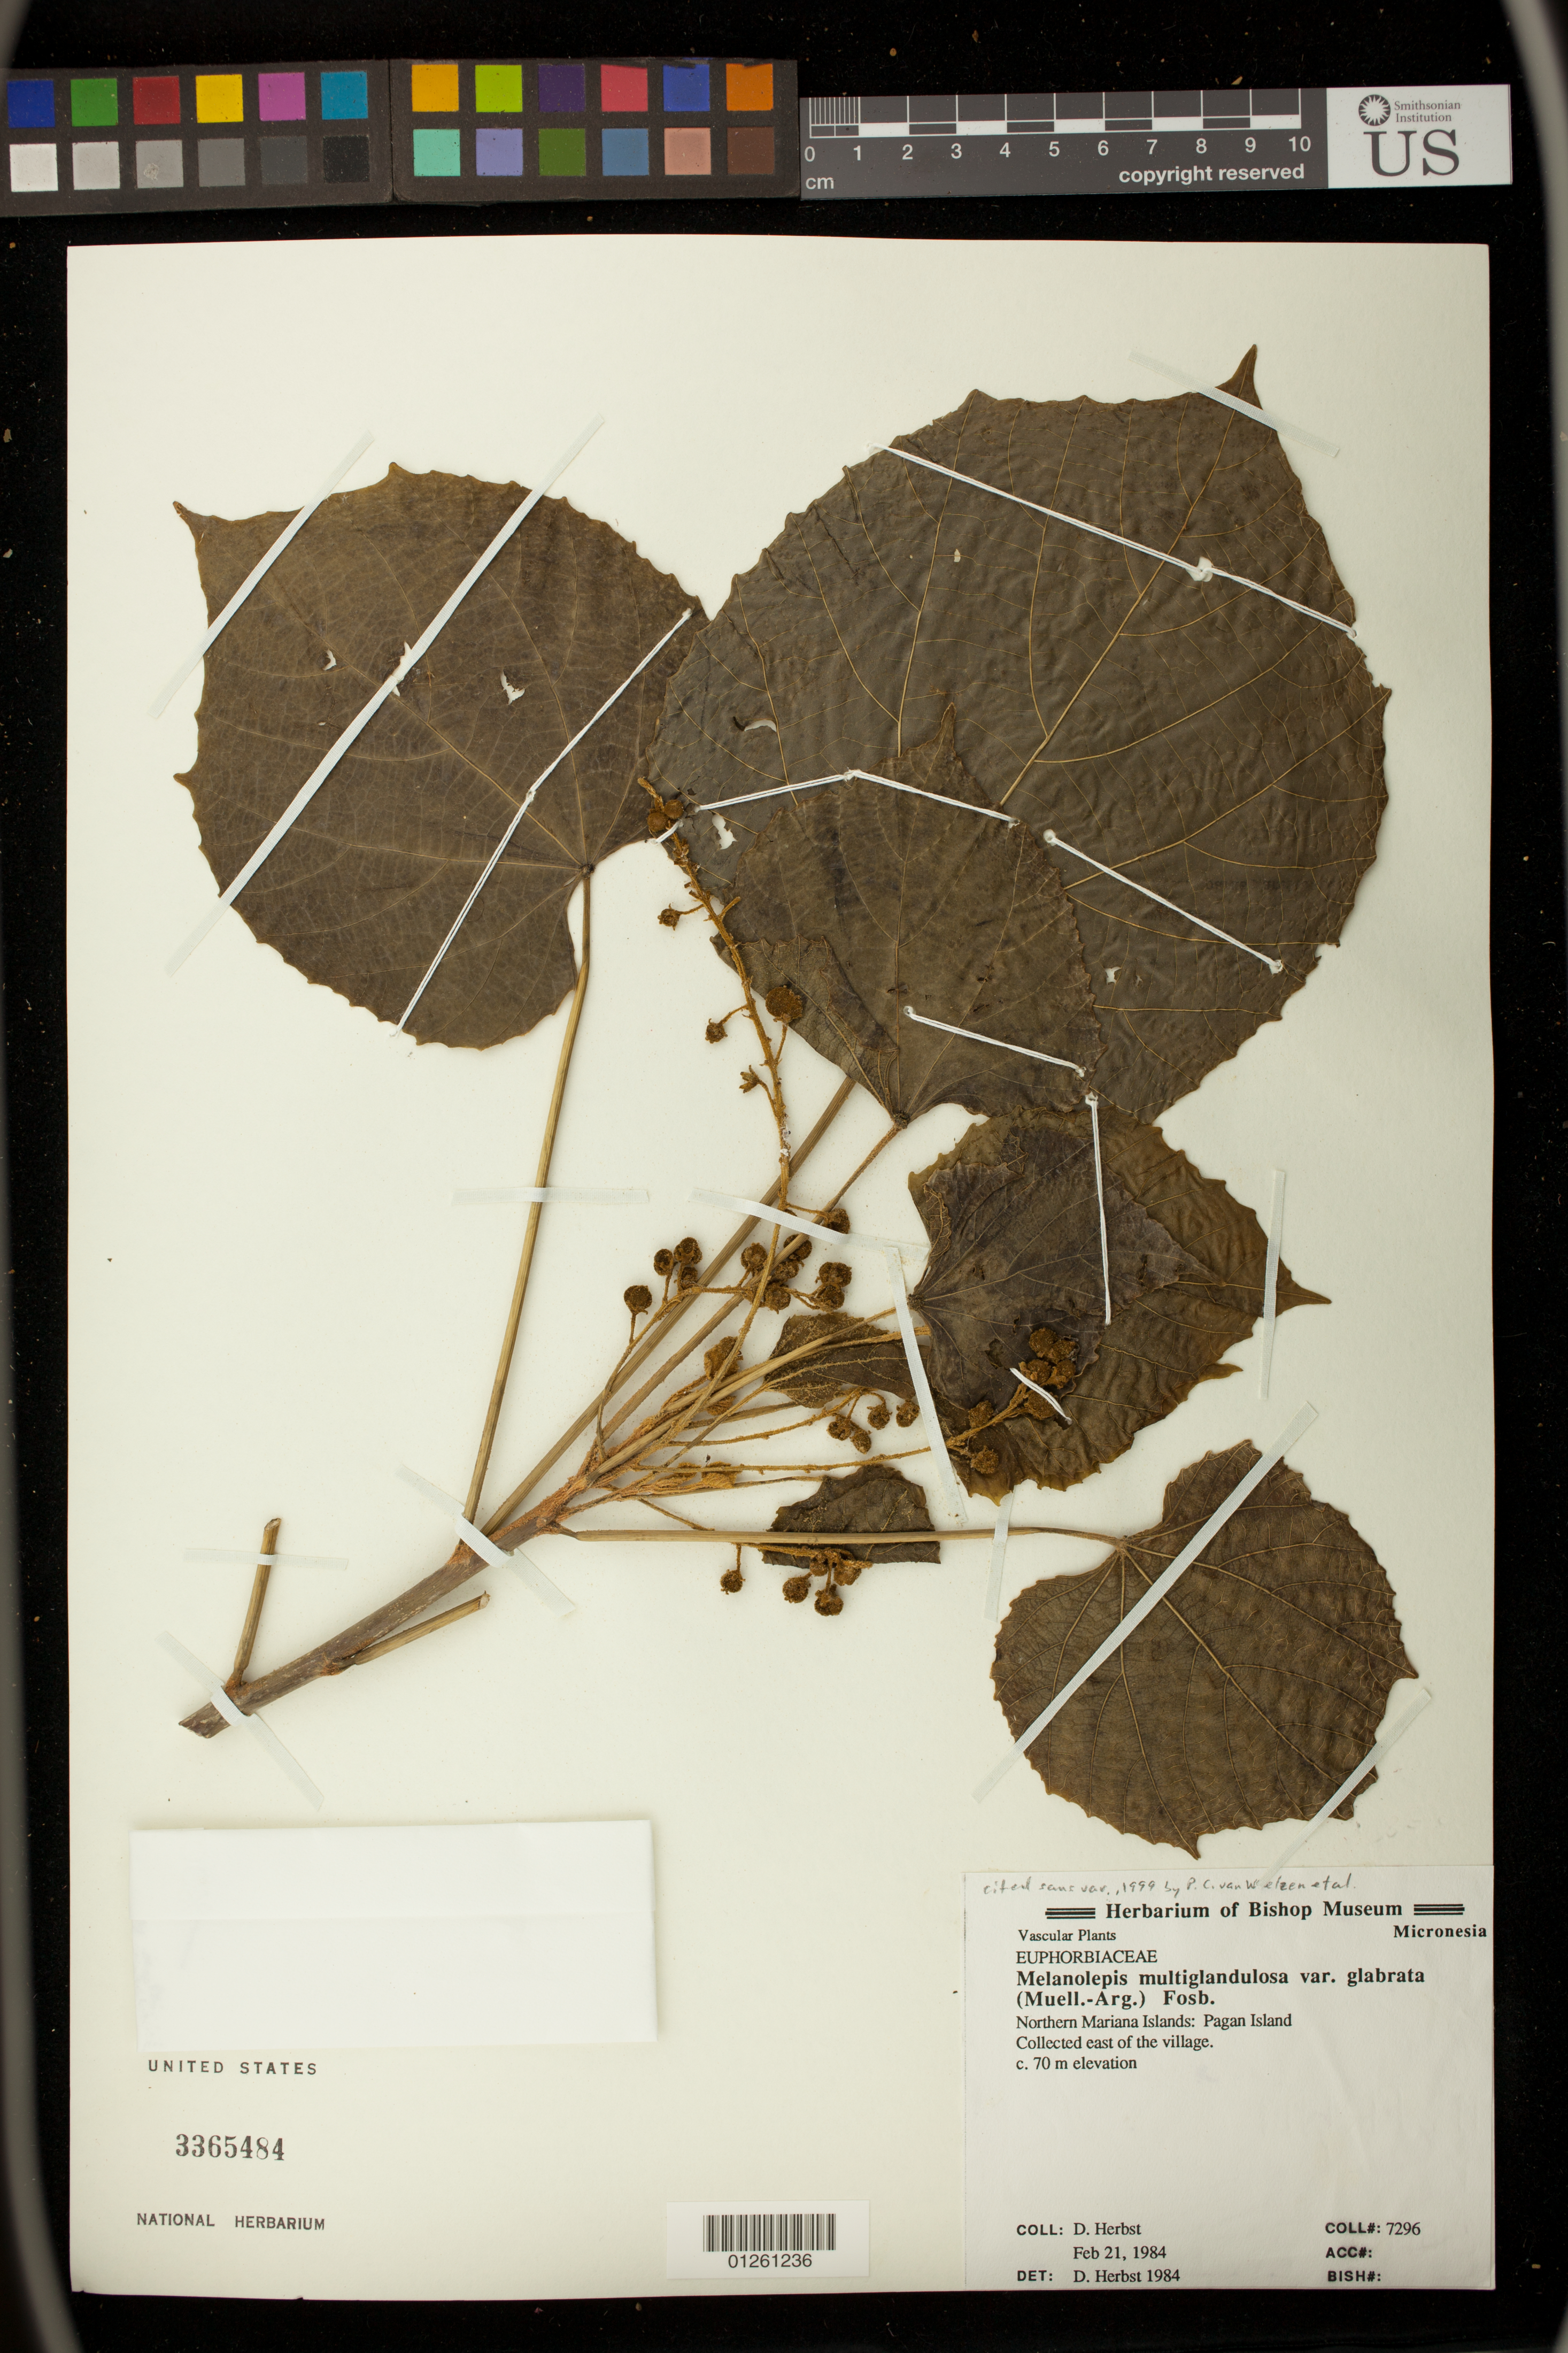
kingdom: Plantae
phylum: Tracheophyta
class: Magnoliopsida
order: Malpighiales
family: Euphorbiaceae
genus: Melanolepis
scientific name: Melanolepis multiglandulosa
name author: (Reinw. ex Blume) Rchb. f. & Zoll.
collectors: D. Herbst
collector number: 7296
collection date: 1984-02-21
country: Northern Mariana Islands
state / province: Northern Islands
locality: Pagan Island. Collected east of the village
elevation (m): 70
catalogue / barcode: US 3365484